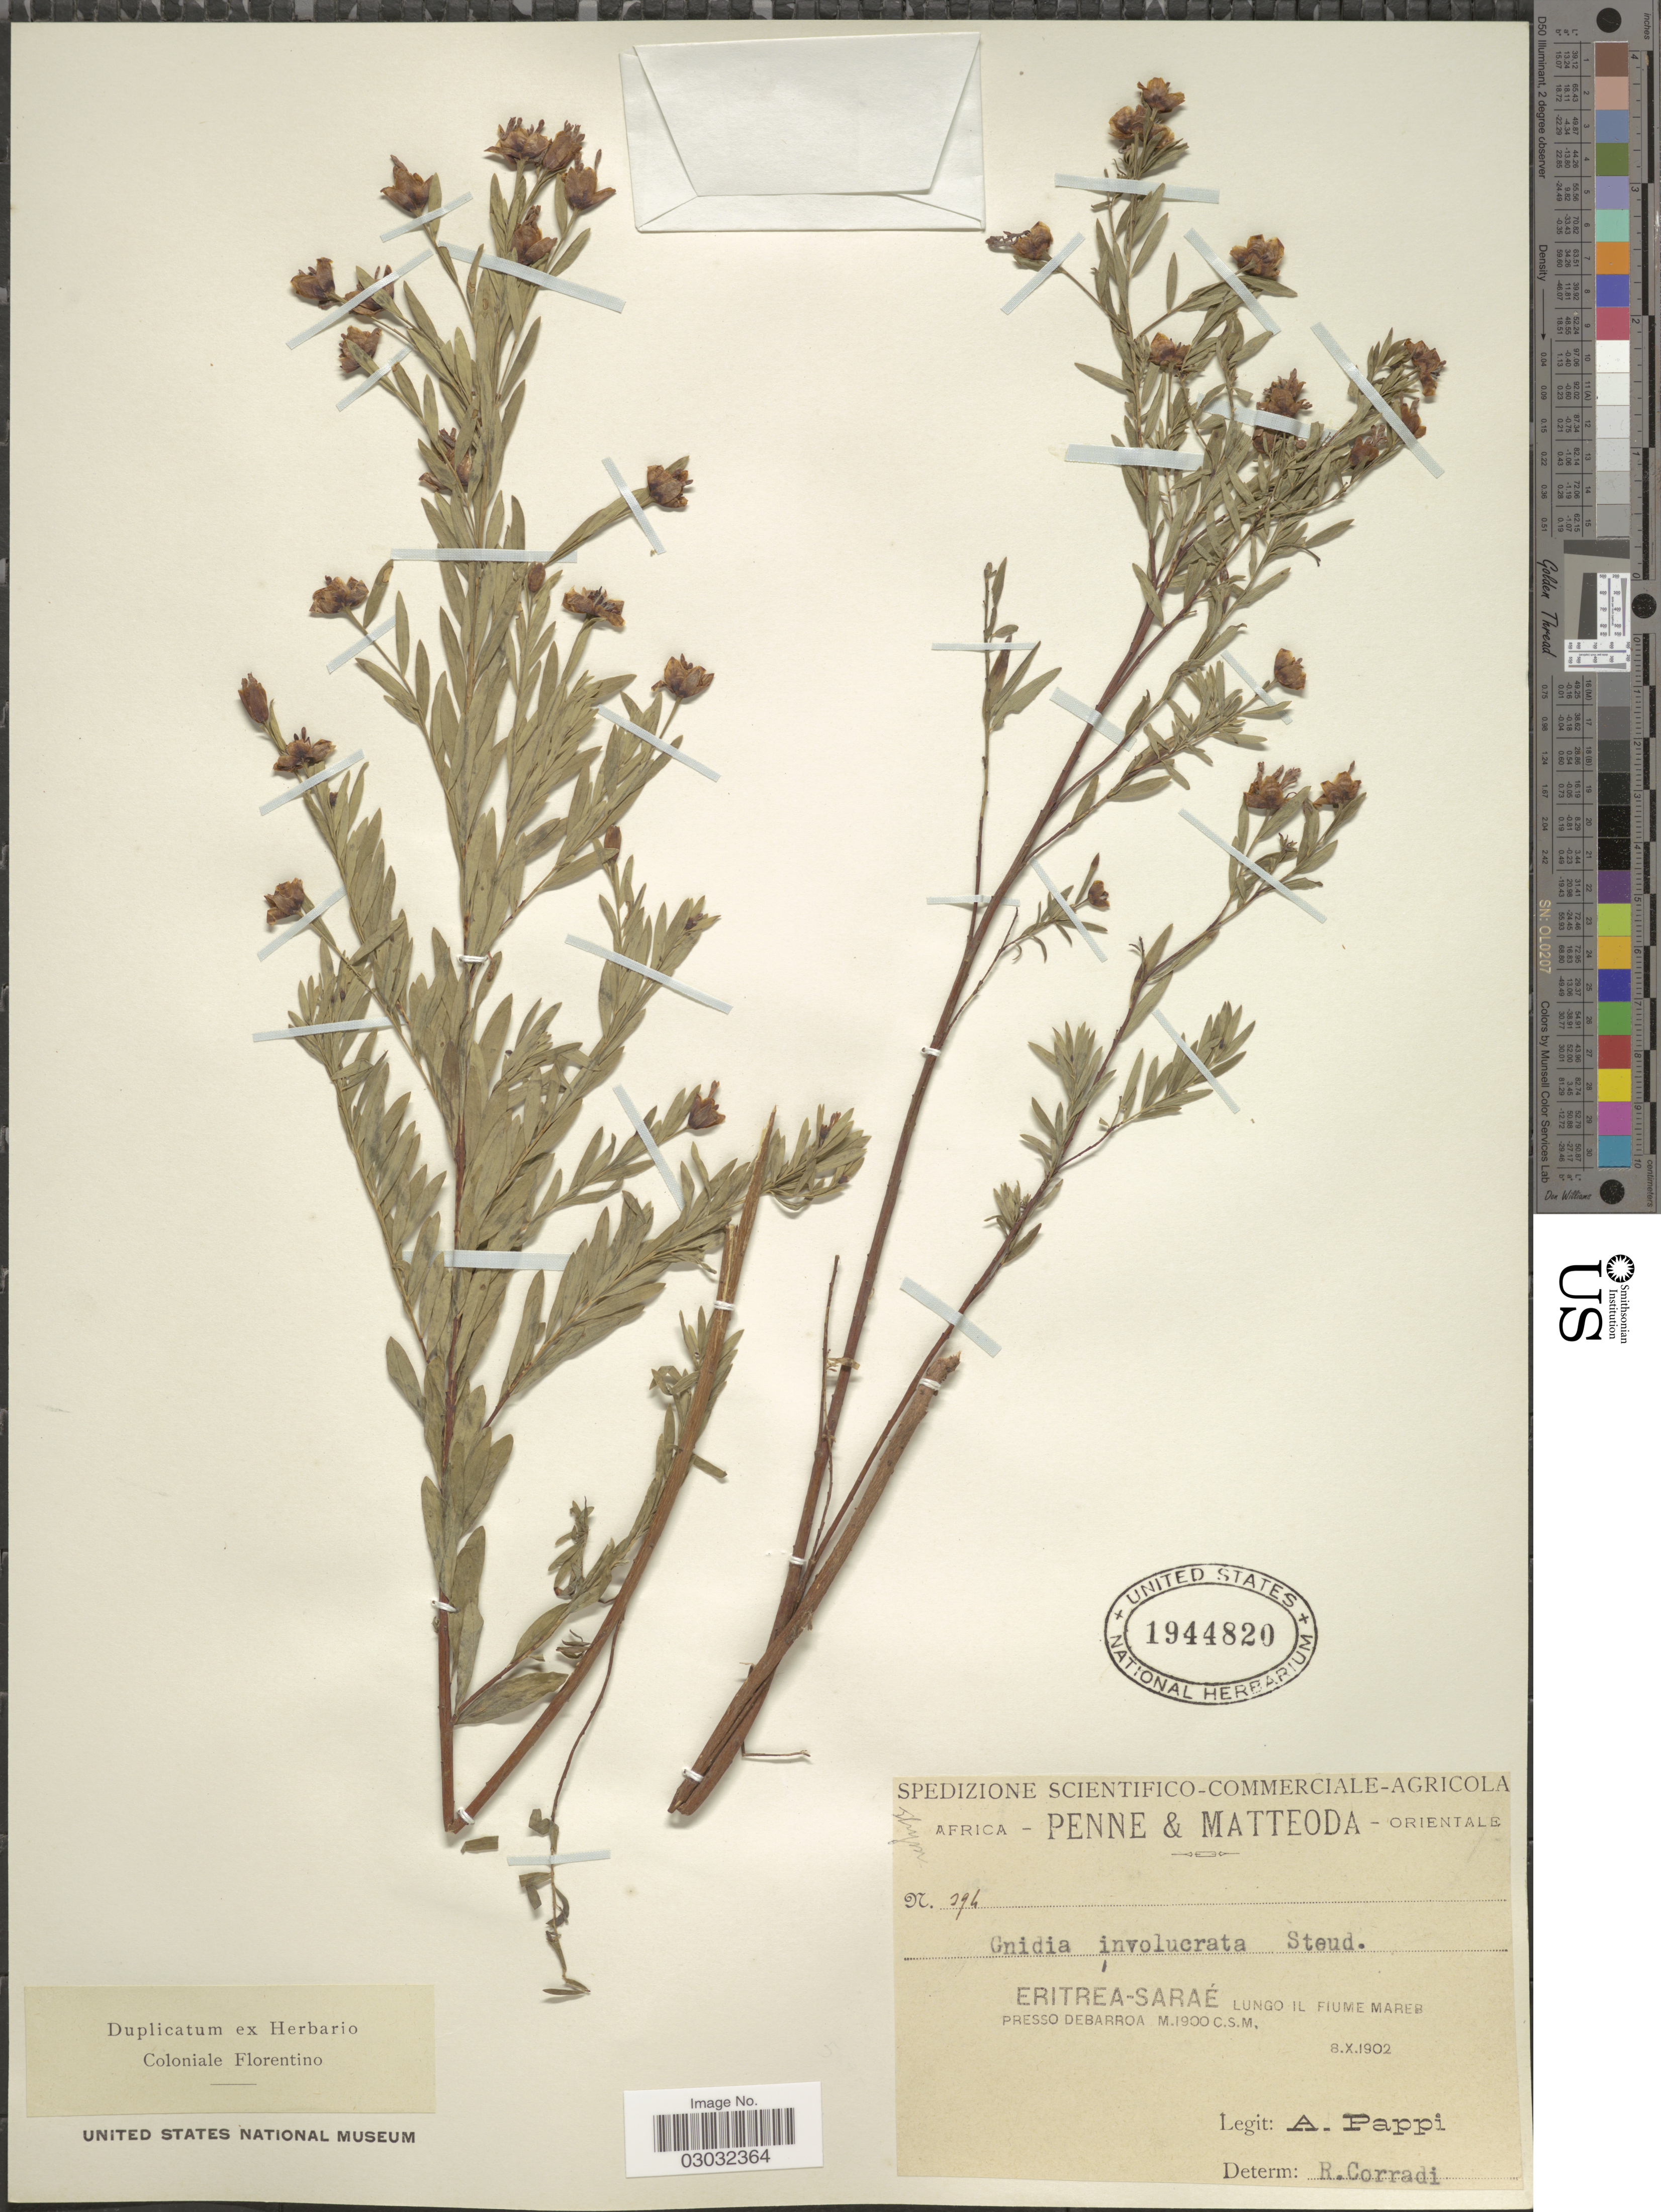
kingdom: Plantae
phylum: Tracheophyta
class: Magnoliopsida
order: Malvales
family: Thymelaeaceae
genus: Lasiosiphon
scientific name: Lasiosiphon involucratus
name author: (Steud. ex A. Rich.) Olaniyan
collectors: A. Pappi, Penne & Matteoda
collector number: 294*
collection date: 1902-10-08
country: Eritrea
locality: Orientale. Eritrea-Saraé. Lungo Il Fiume Mareb Presso Debarroa.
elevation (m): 1900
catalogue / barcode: US 1944820